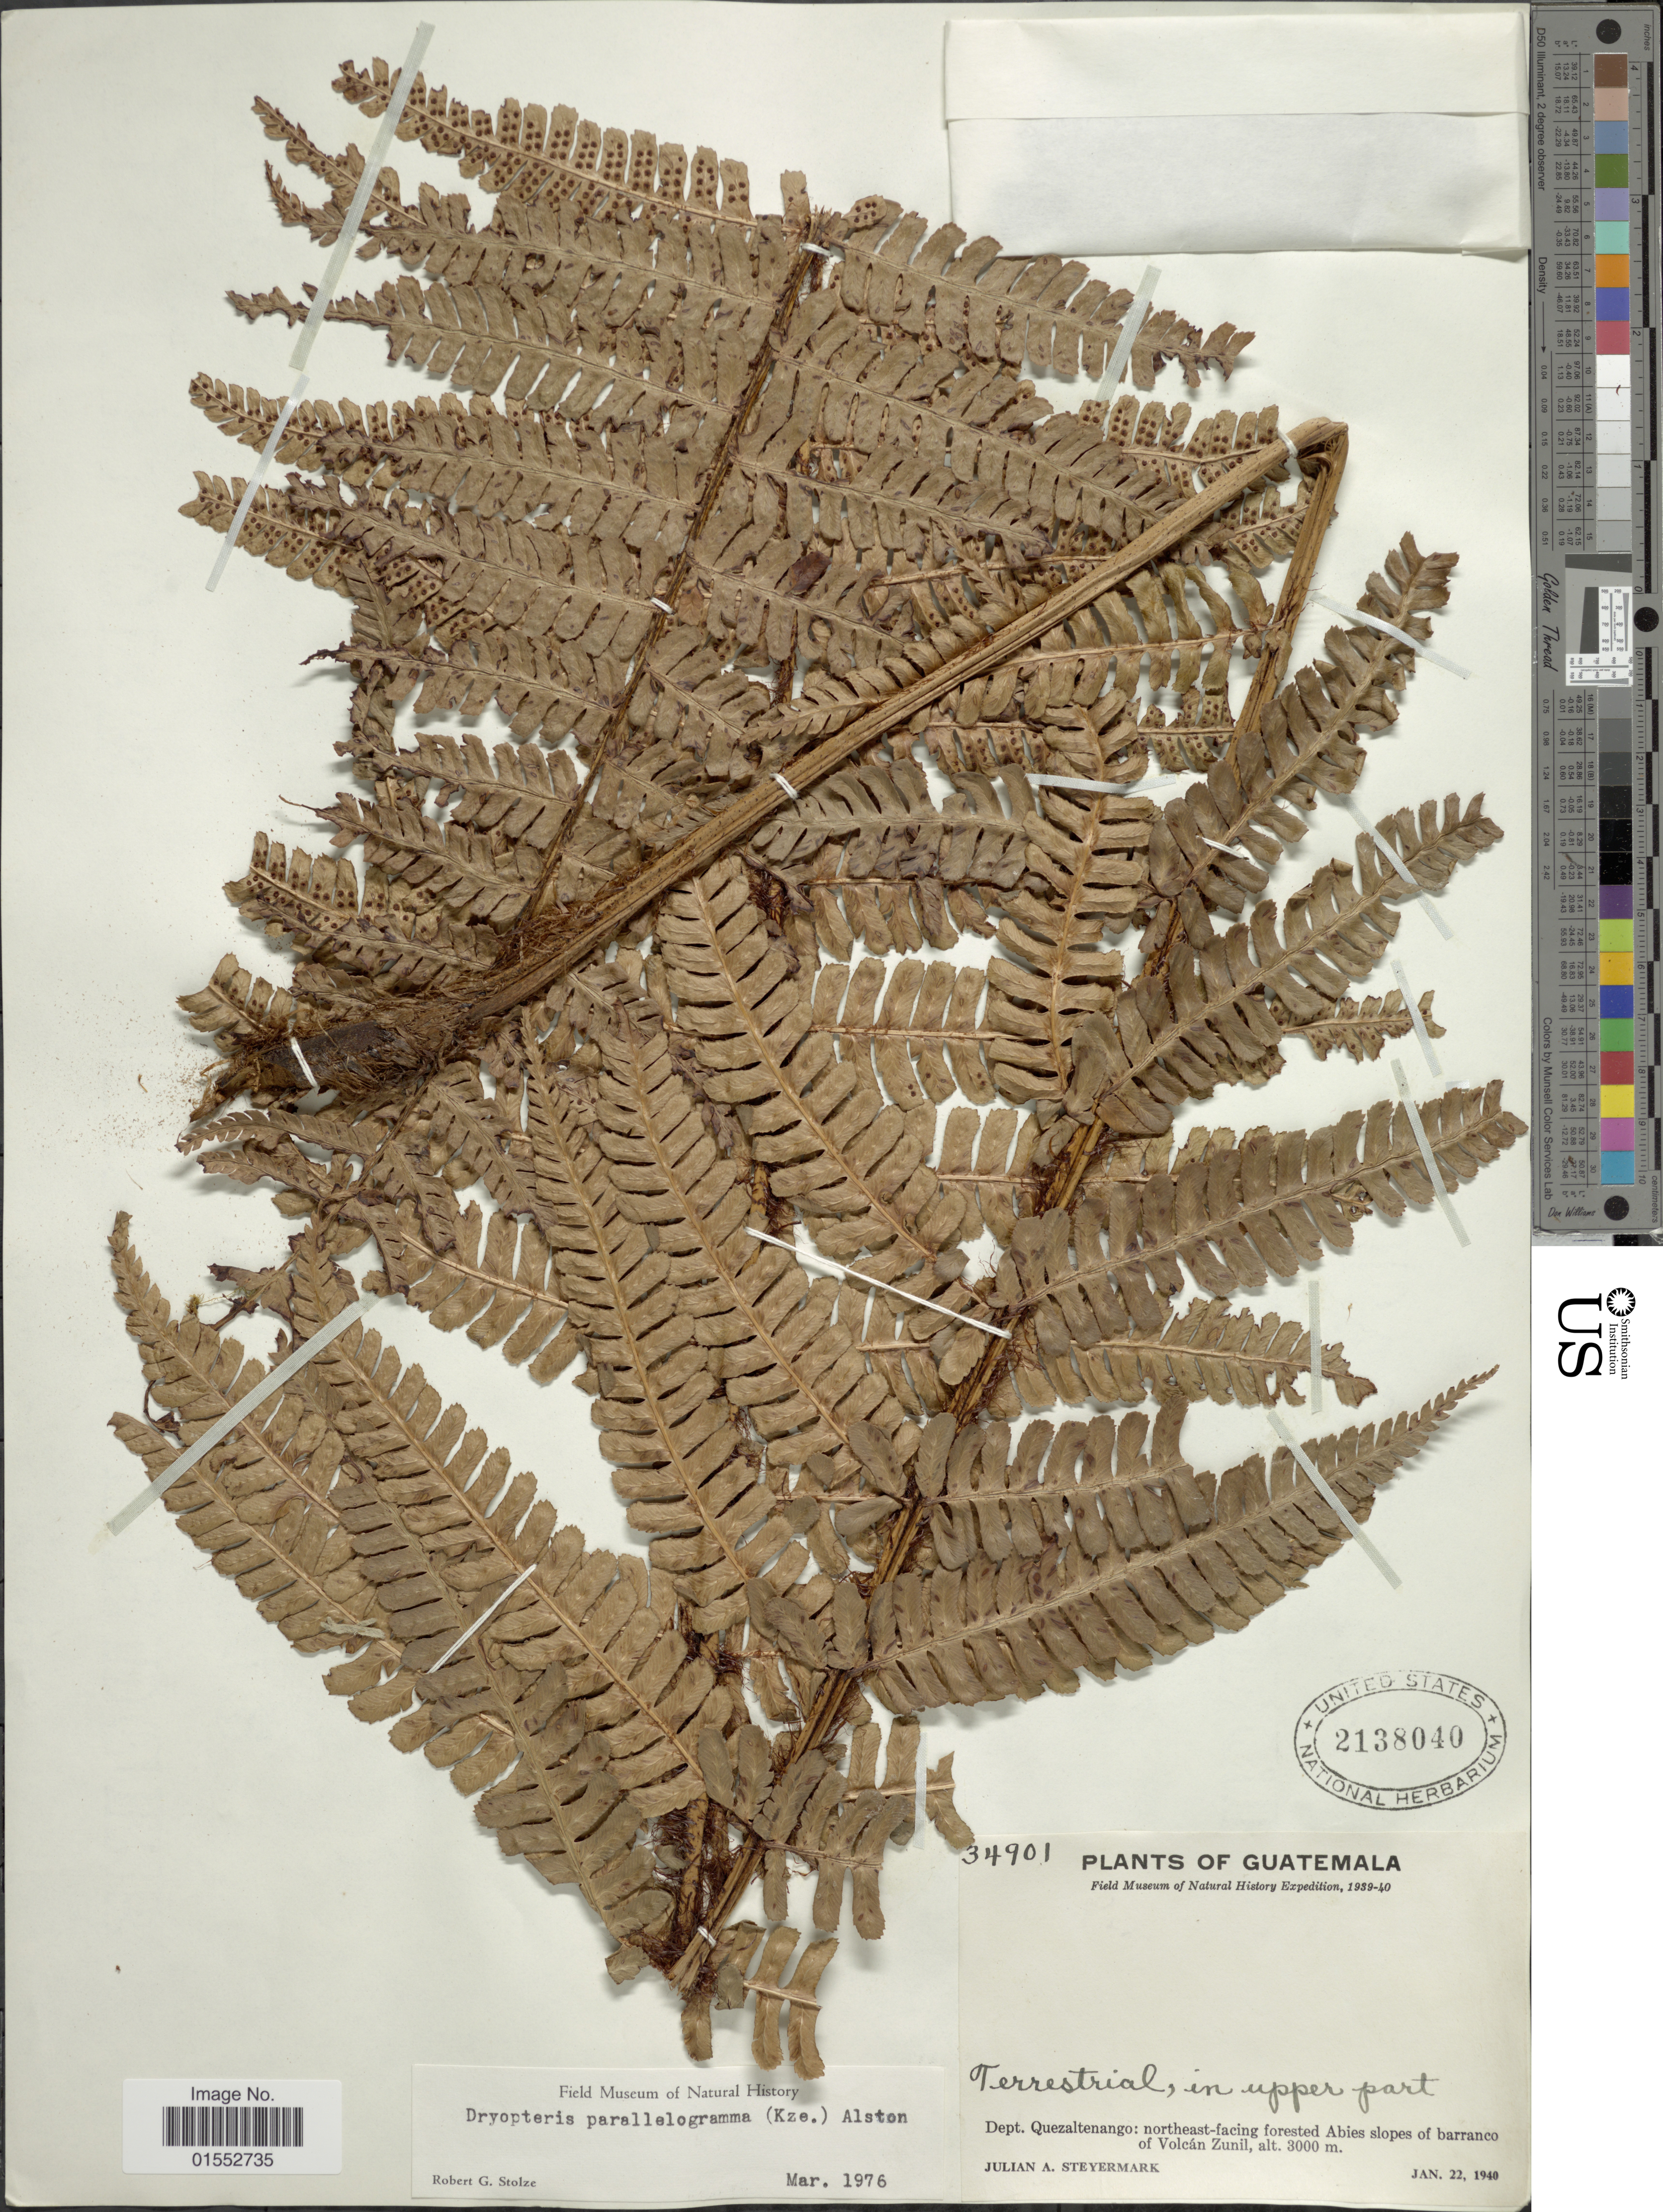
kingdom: Plantae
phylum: Tracheophyta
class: Polypodiopsida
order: Polypodiales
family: Dryopteridaceae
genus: Dryopteris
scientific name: Dryopteris wallichiana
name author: (Spreng.) Hyl.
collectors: J. Steyermark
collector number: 34901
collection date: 1940-01-22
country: Guatemala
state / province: Quetzaltenango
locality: Northeast-facing forested Abies slopes of barranco of Volcán Zunil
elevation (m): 3000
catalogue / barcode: US 2138040